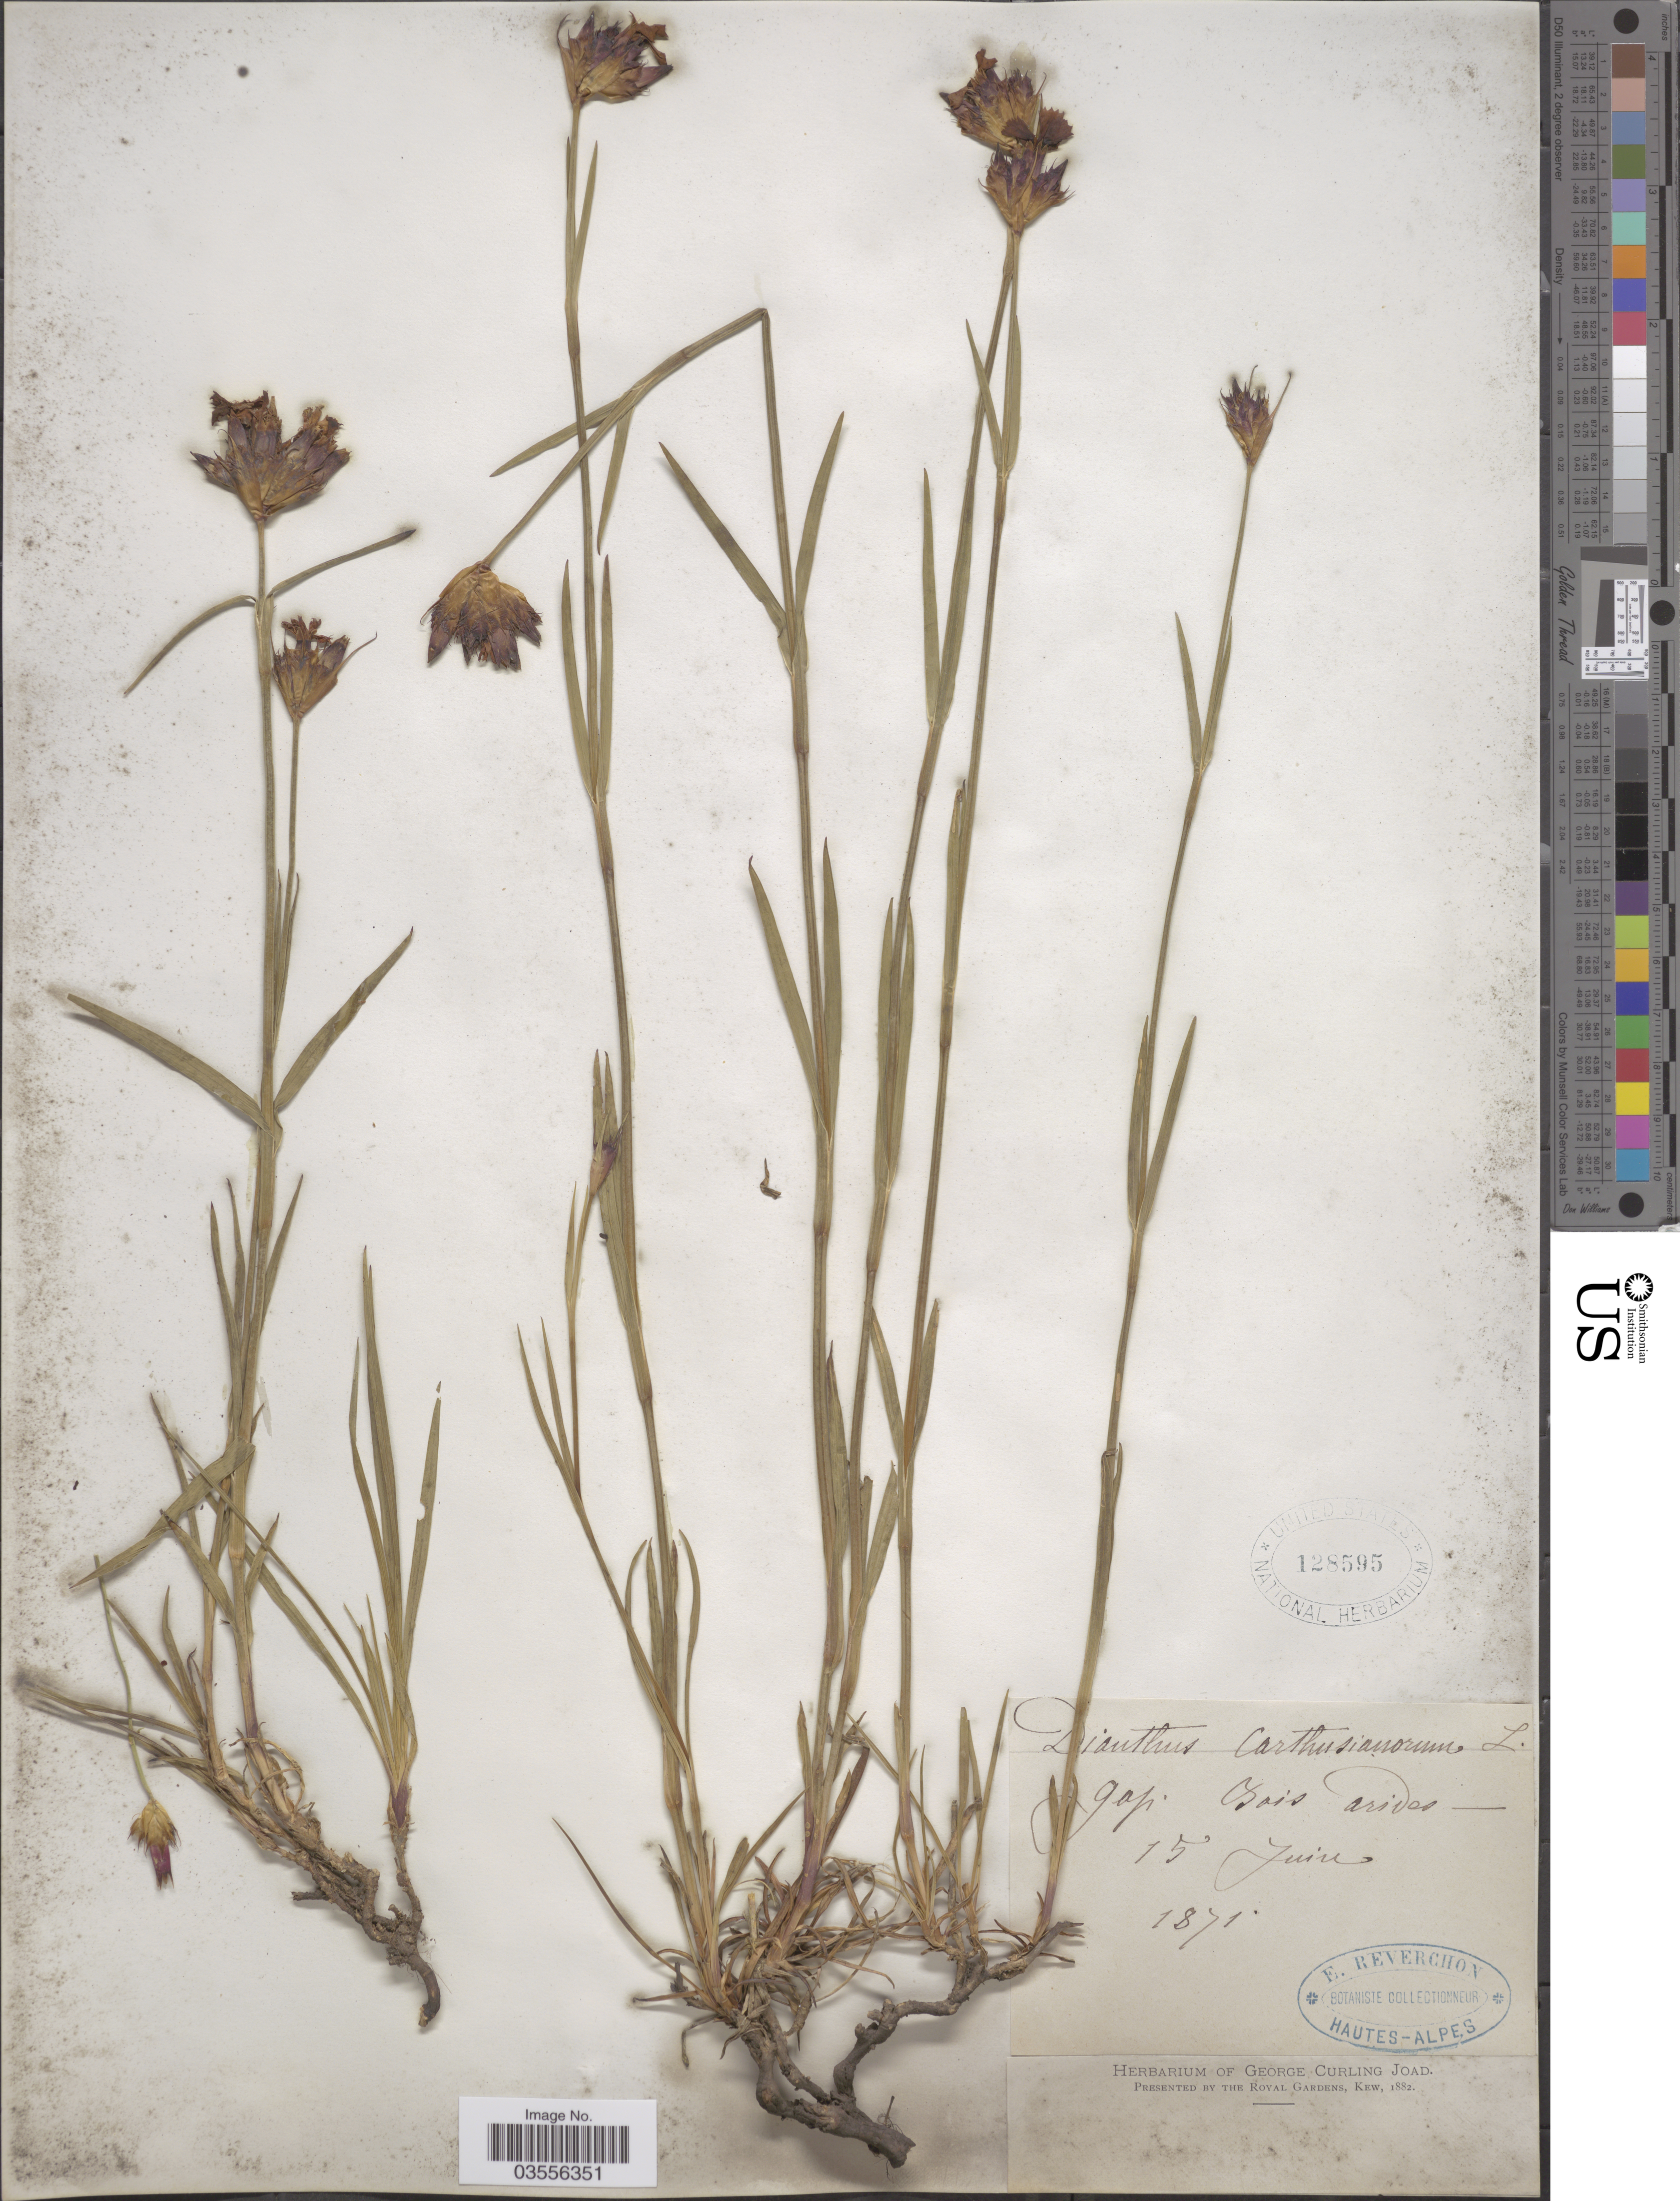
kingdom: Plantae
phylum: Tracheophyta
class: Magnoliopsida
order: Caryophyllales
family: Caryophyllaceae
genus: Dianthus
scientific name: Dianthus carthusianorum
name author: L.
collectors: E. Reverchon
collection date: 1871-06-15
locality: Bois arides.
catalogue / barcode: US 128595